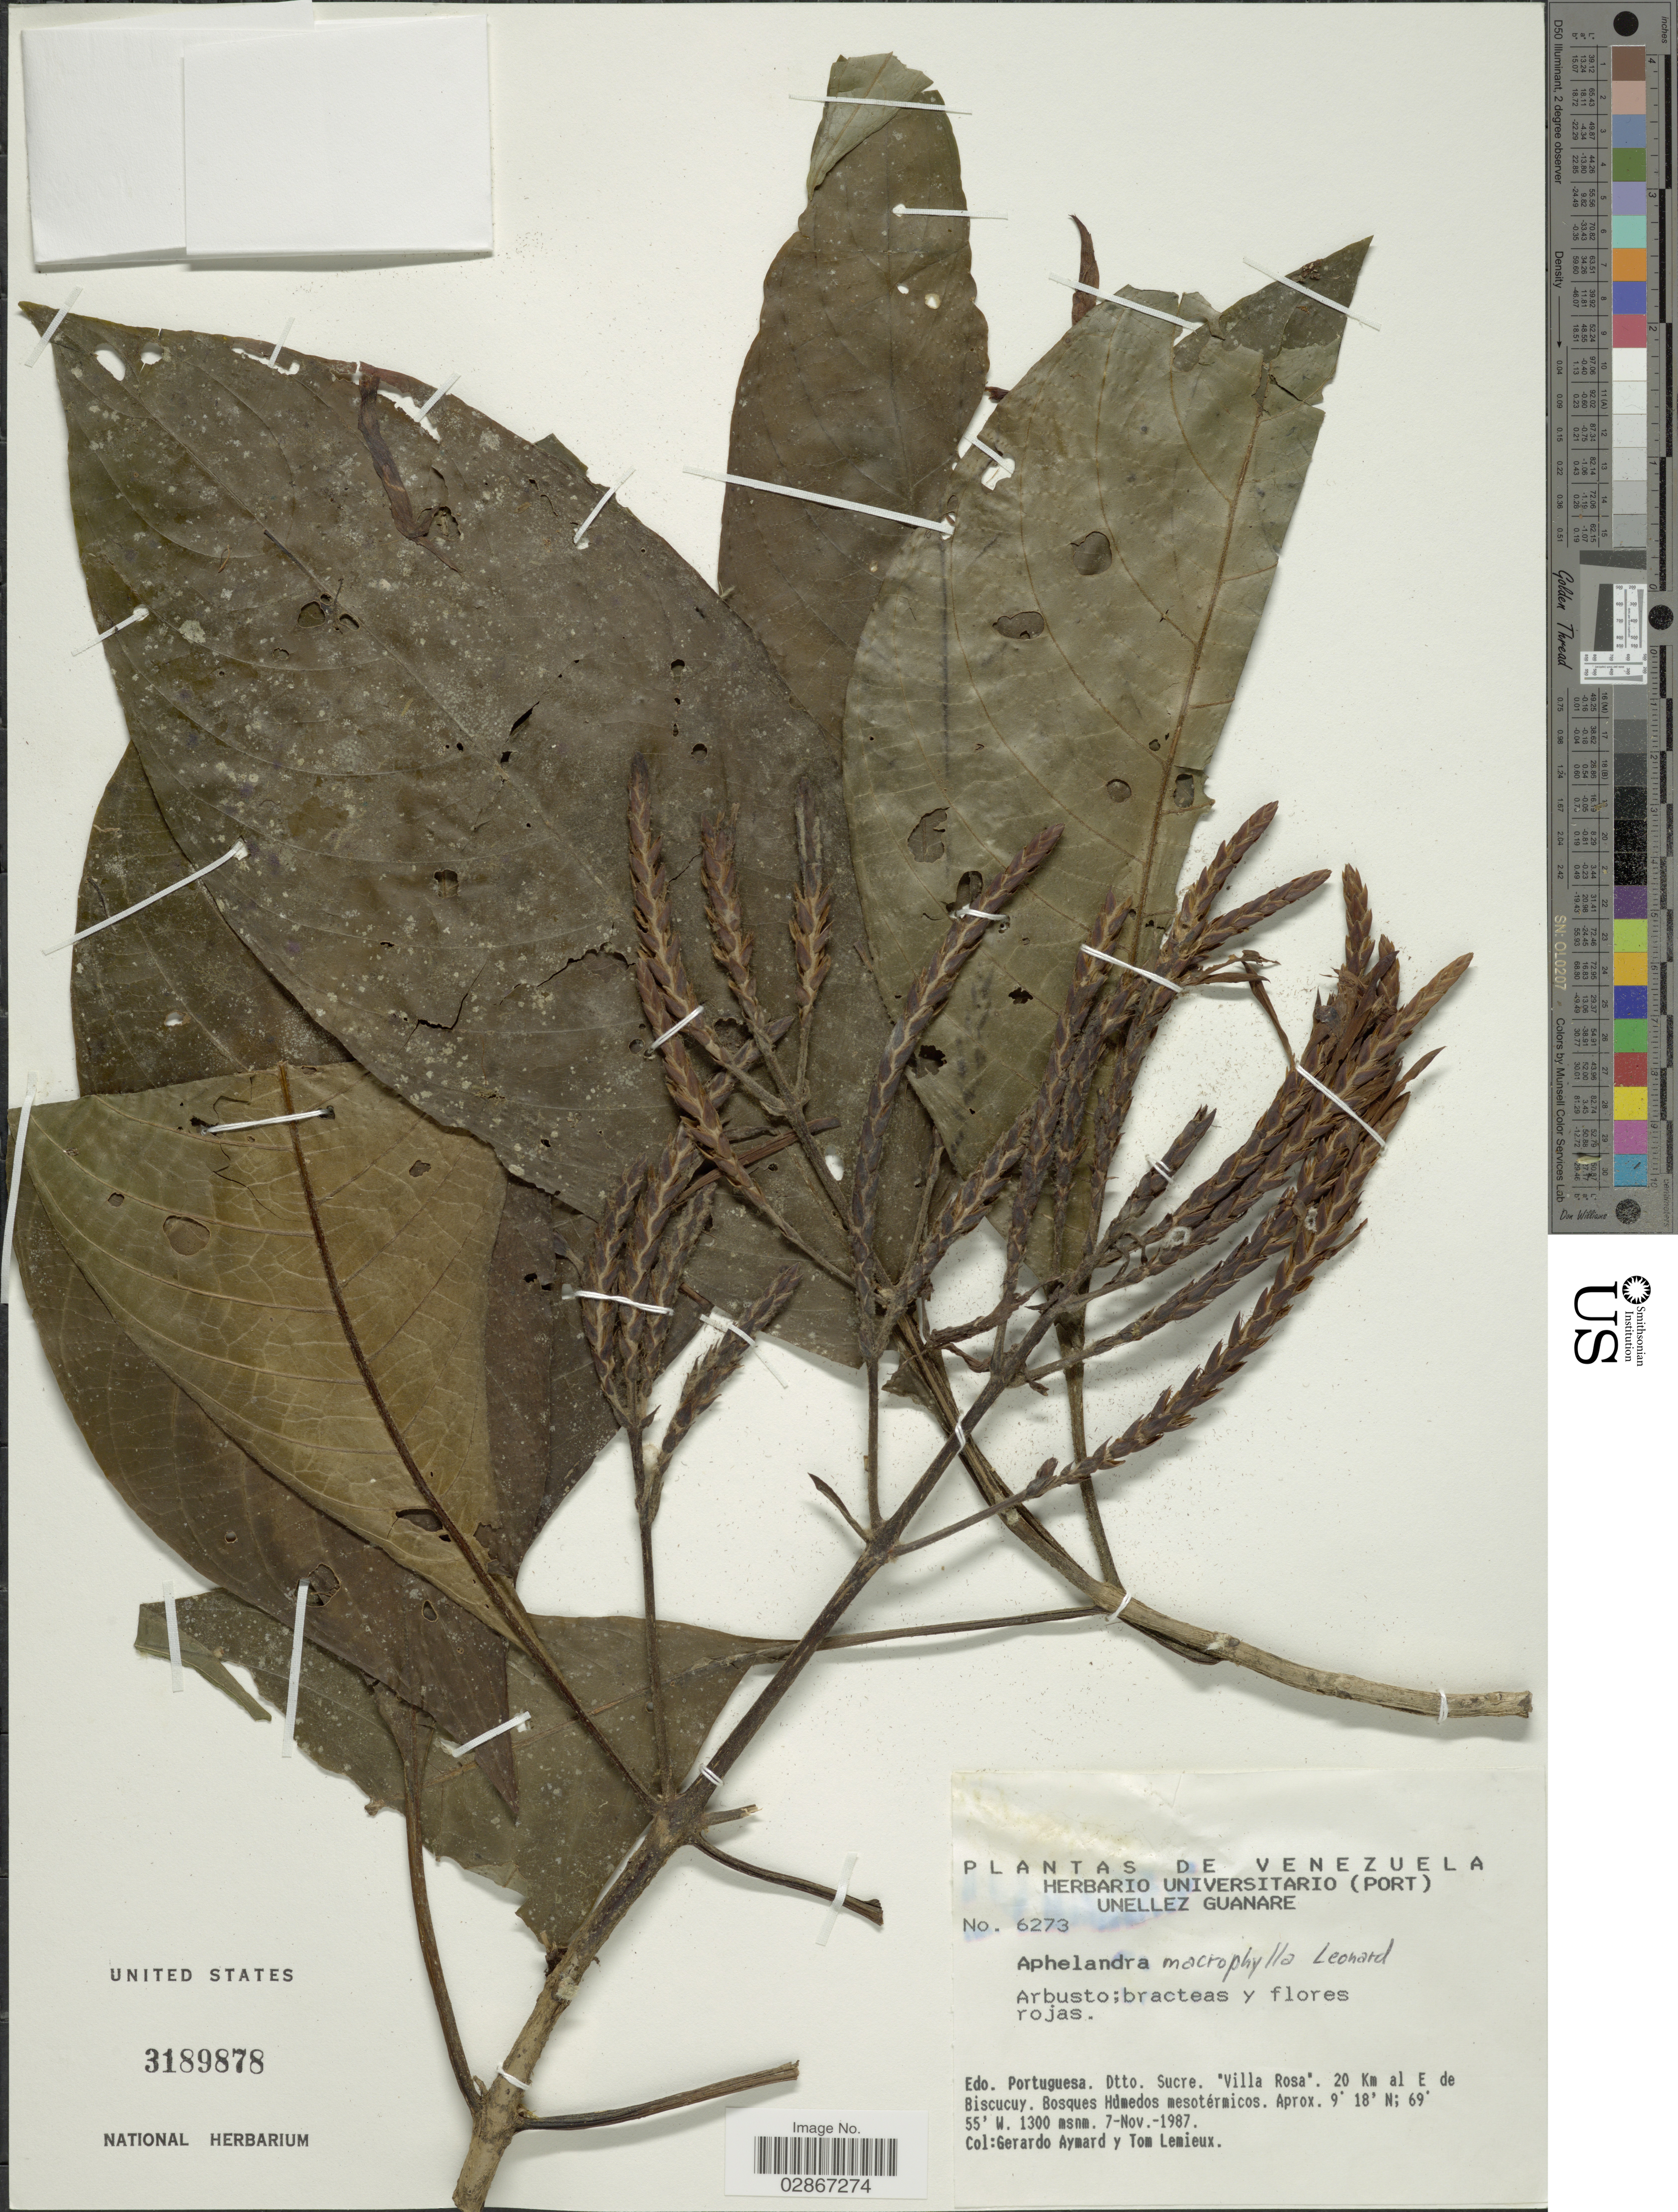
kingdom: Plantae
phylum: Tracheophyta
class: Magnoliopsida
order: Lamiales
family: Acanthaceae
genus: Aphelandra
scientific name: Aphelandra macrophylla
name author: Leonard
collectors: G. A. Aymard & T. Lemieux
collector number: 6273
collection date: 1987-11-07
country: Venezuela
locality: Edo. Portuguesa. Dtto. Sucre. "Villa Rosa". 20 Km al E de Biscucuy.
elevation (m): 1300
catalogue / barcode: US 3189878